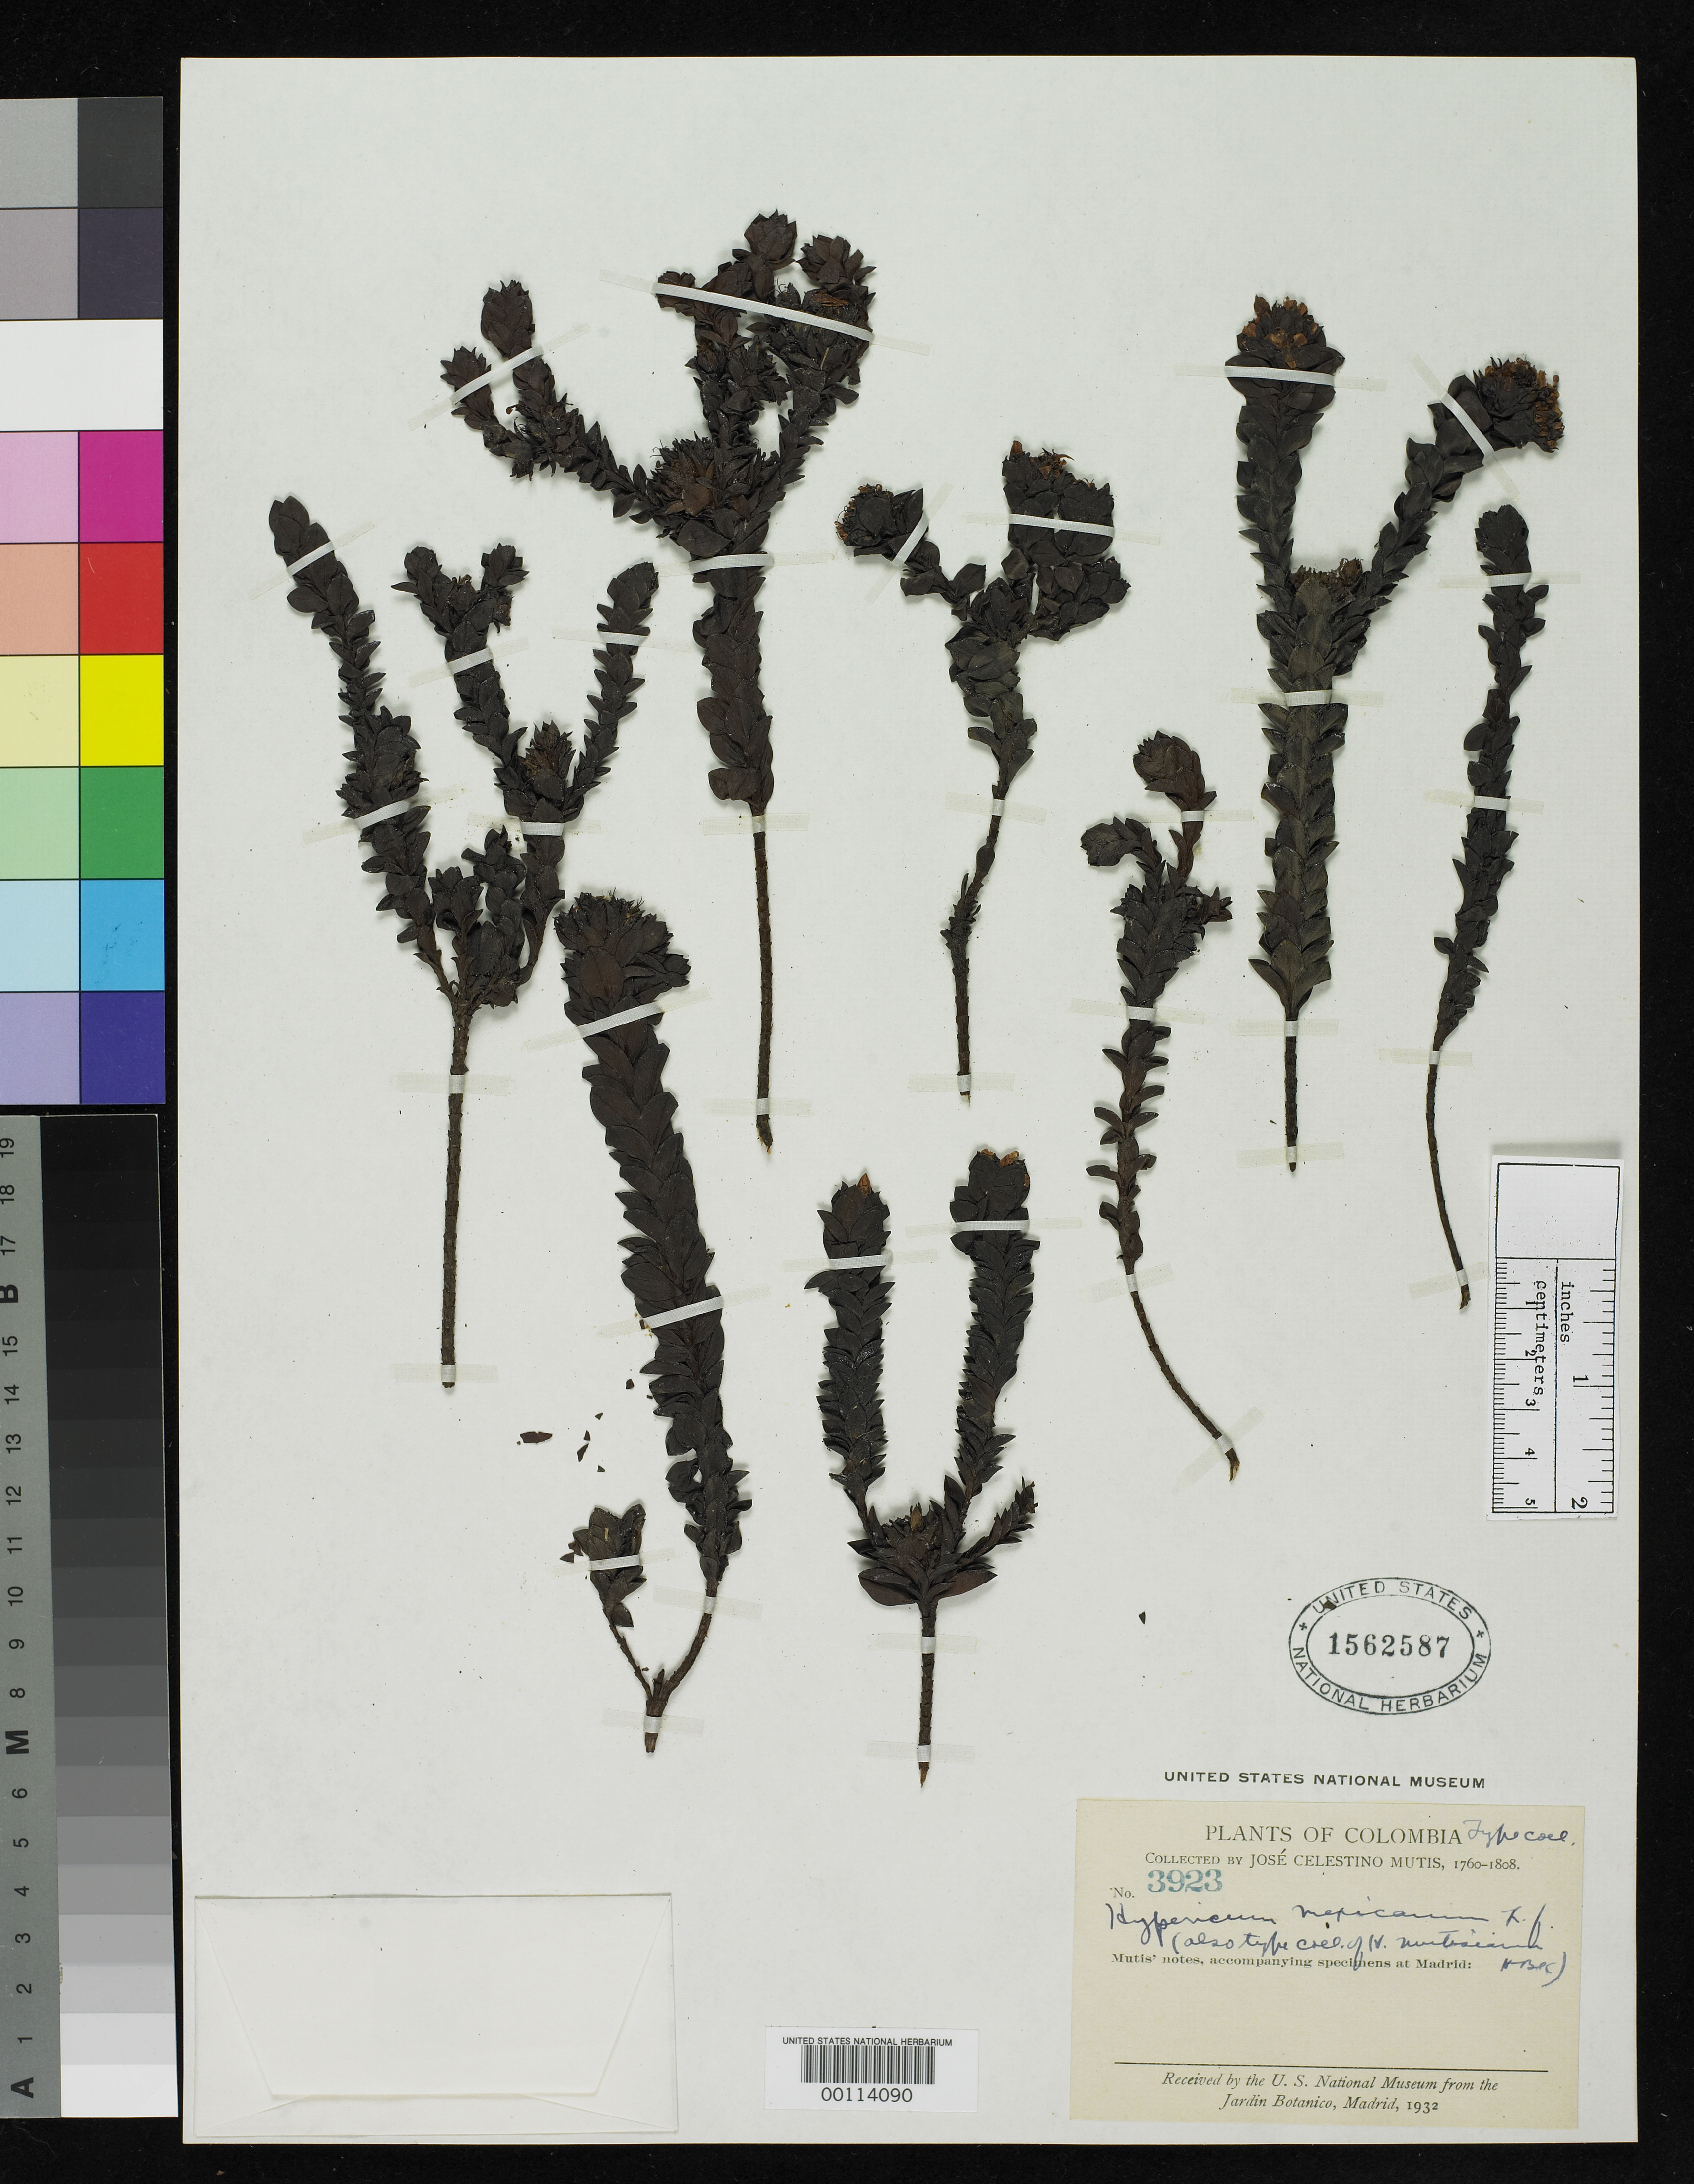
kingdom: Plantae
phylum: Tracheophyta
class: Magnoliopsida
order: Malpighiales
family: Hypericaceae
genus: Hypericum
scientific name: Hypericum mexicanum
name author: L.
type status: Type Collection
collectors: J. C. B. Mutis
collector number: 3923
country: Colombia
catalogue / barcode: US 1562587